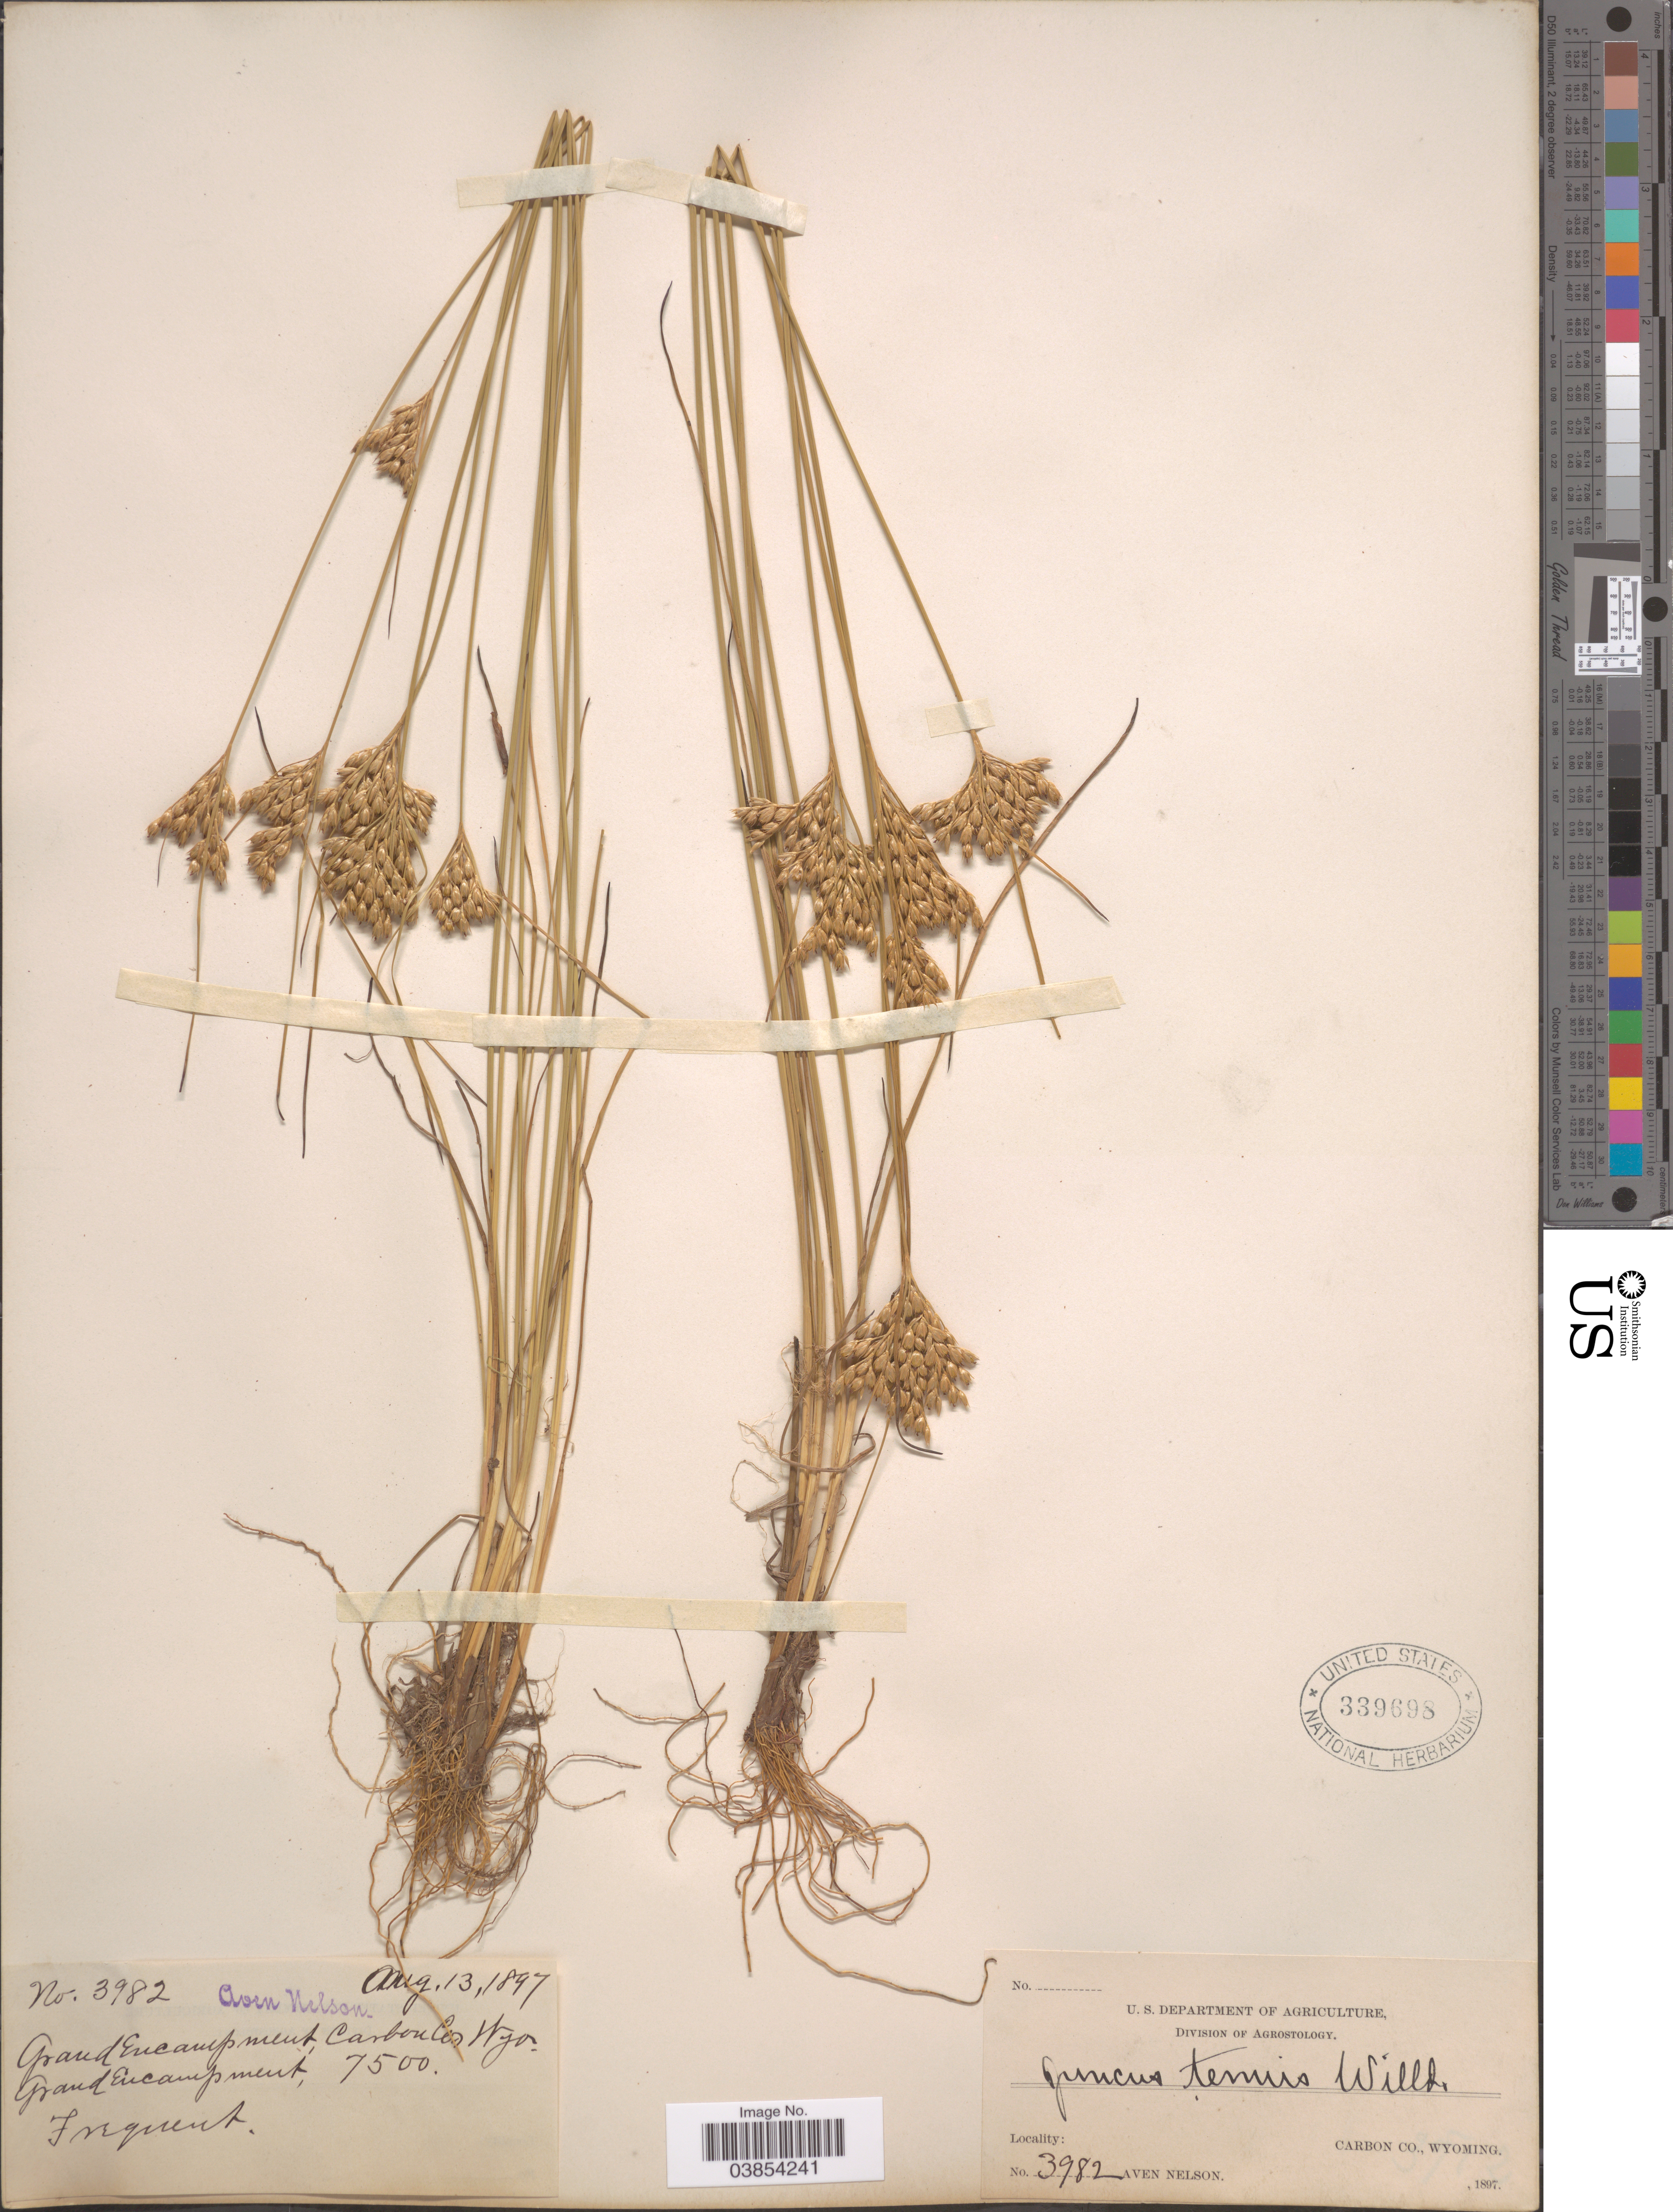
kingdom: Plantae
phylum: Tracheophyta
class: Liliopsida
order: Poales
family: Juncaceae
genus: Juncus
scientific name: Juncus interior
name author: Wiegand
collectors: A. Nelson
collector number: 3982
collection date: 1897-08-13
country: United States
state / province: Wyoming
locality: Grand Encampment, Carbon Co. Grand Encampment.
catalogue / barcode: US 339698